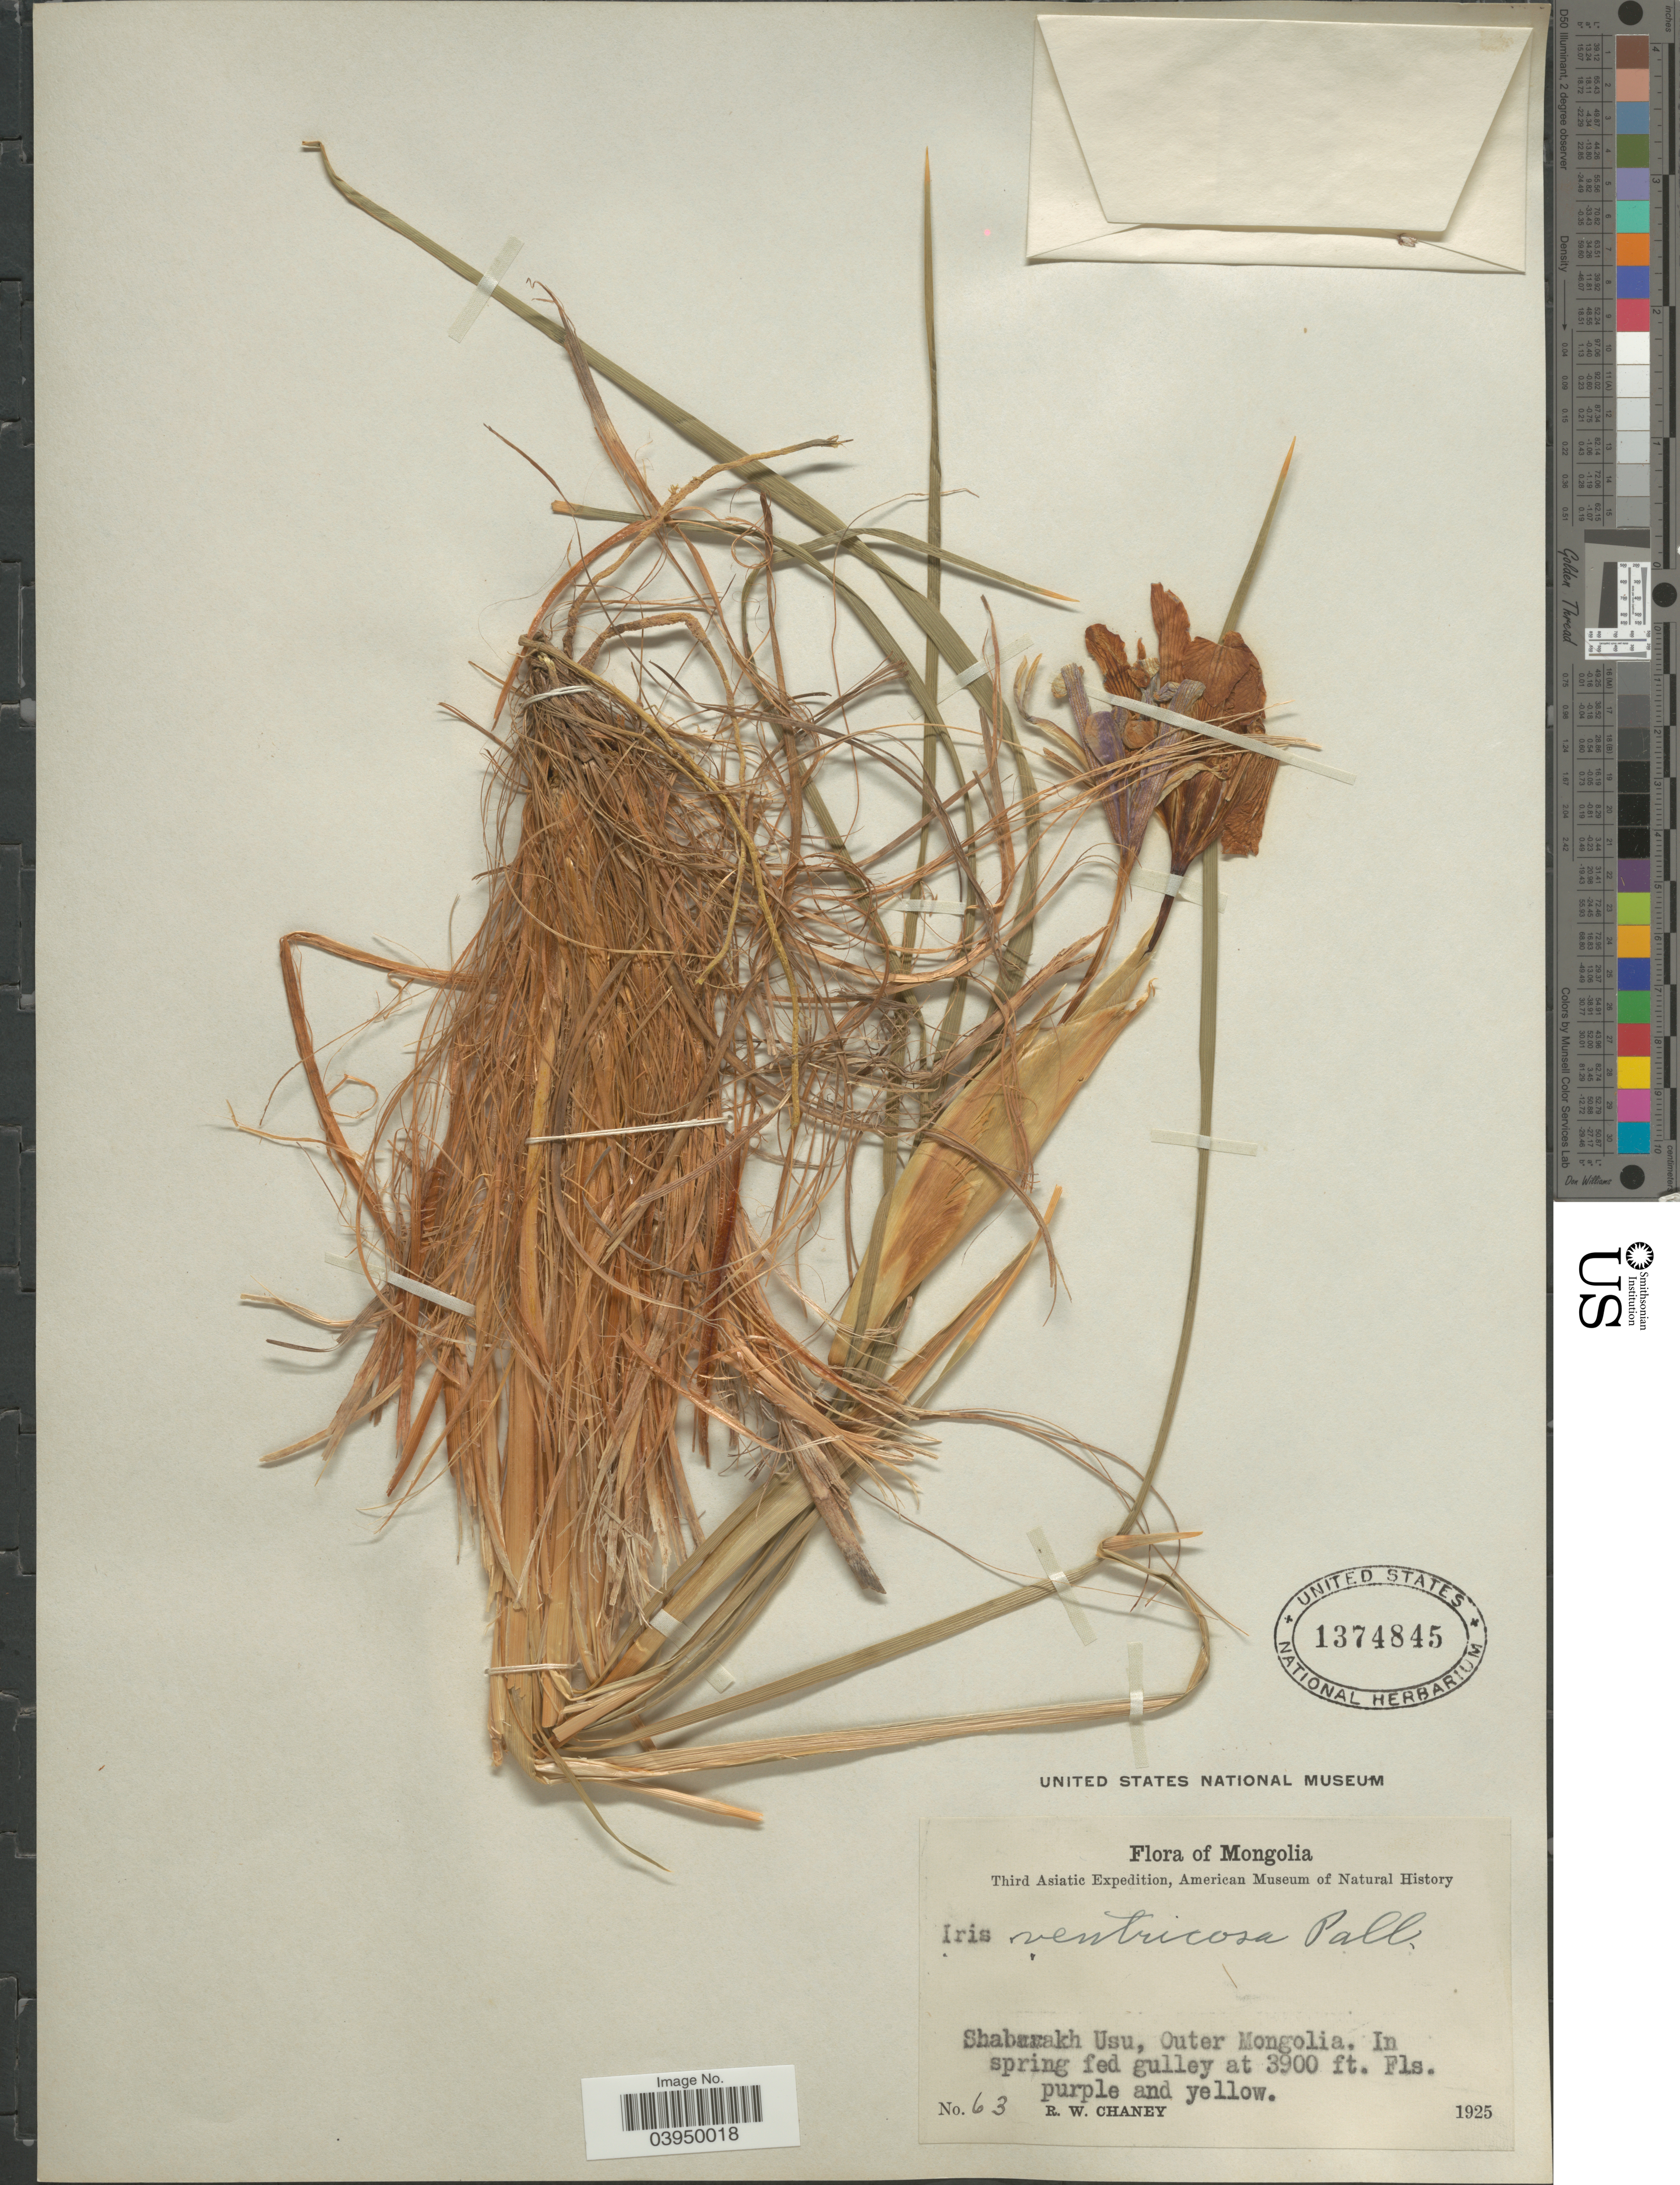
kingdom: Plantae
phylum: Tracheophyta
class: Liliopsida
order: Asparagales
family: Iridaceae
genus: Iris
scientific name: Iris ventricosa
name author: Pall.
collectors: R. Chaney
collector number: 63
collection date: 1925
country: Mongolia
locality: Shabarakh Usu, Outer Mongolia. In spring fed gulley.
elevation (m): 1189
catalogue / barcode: US 1374845